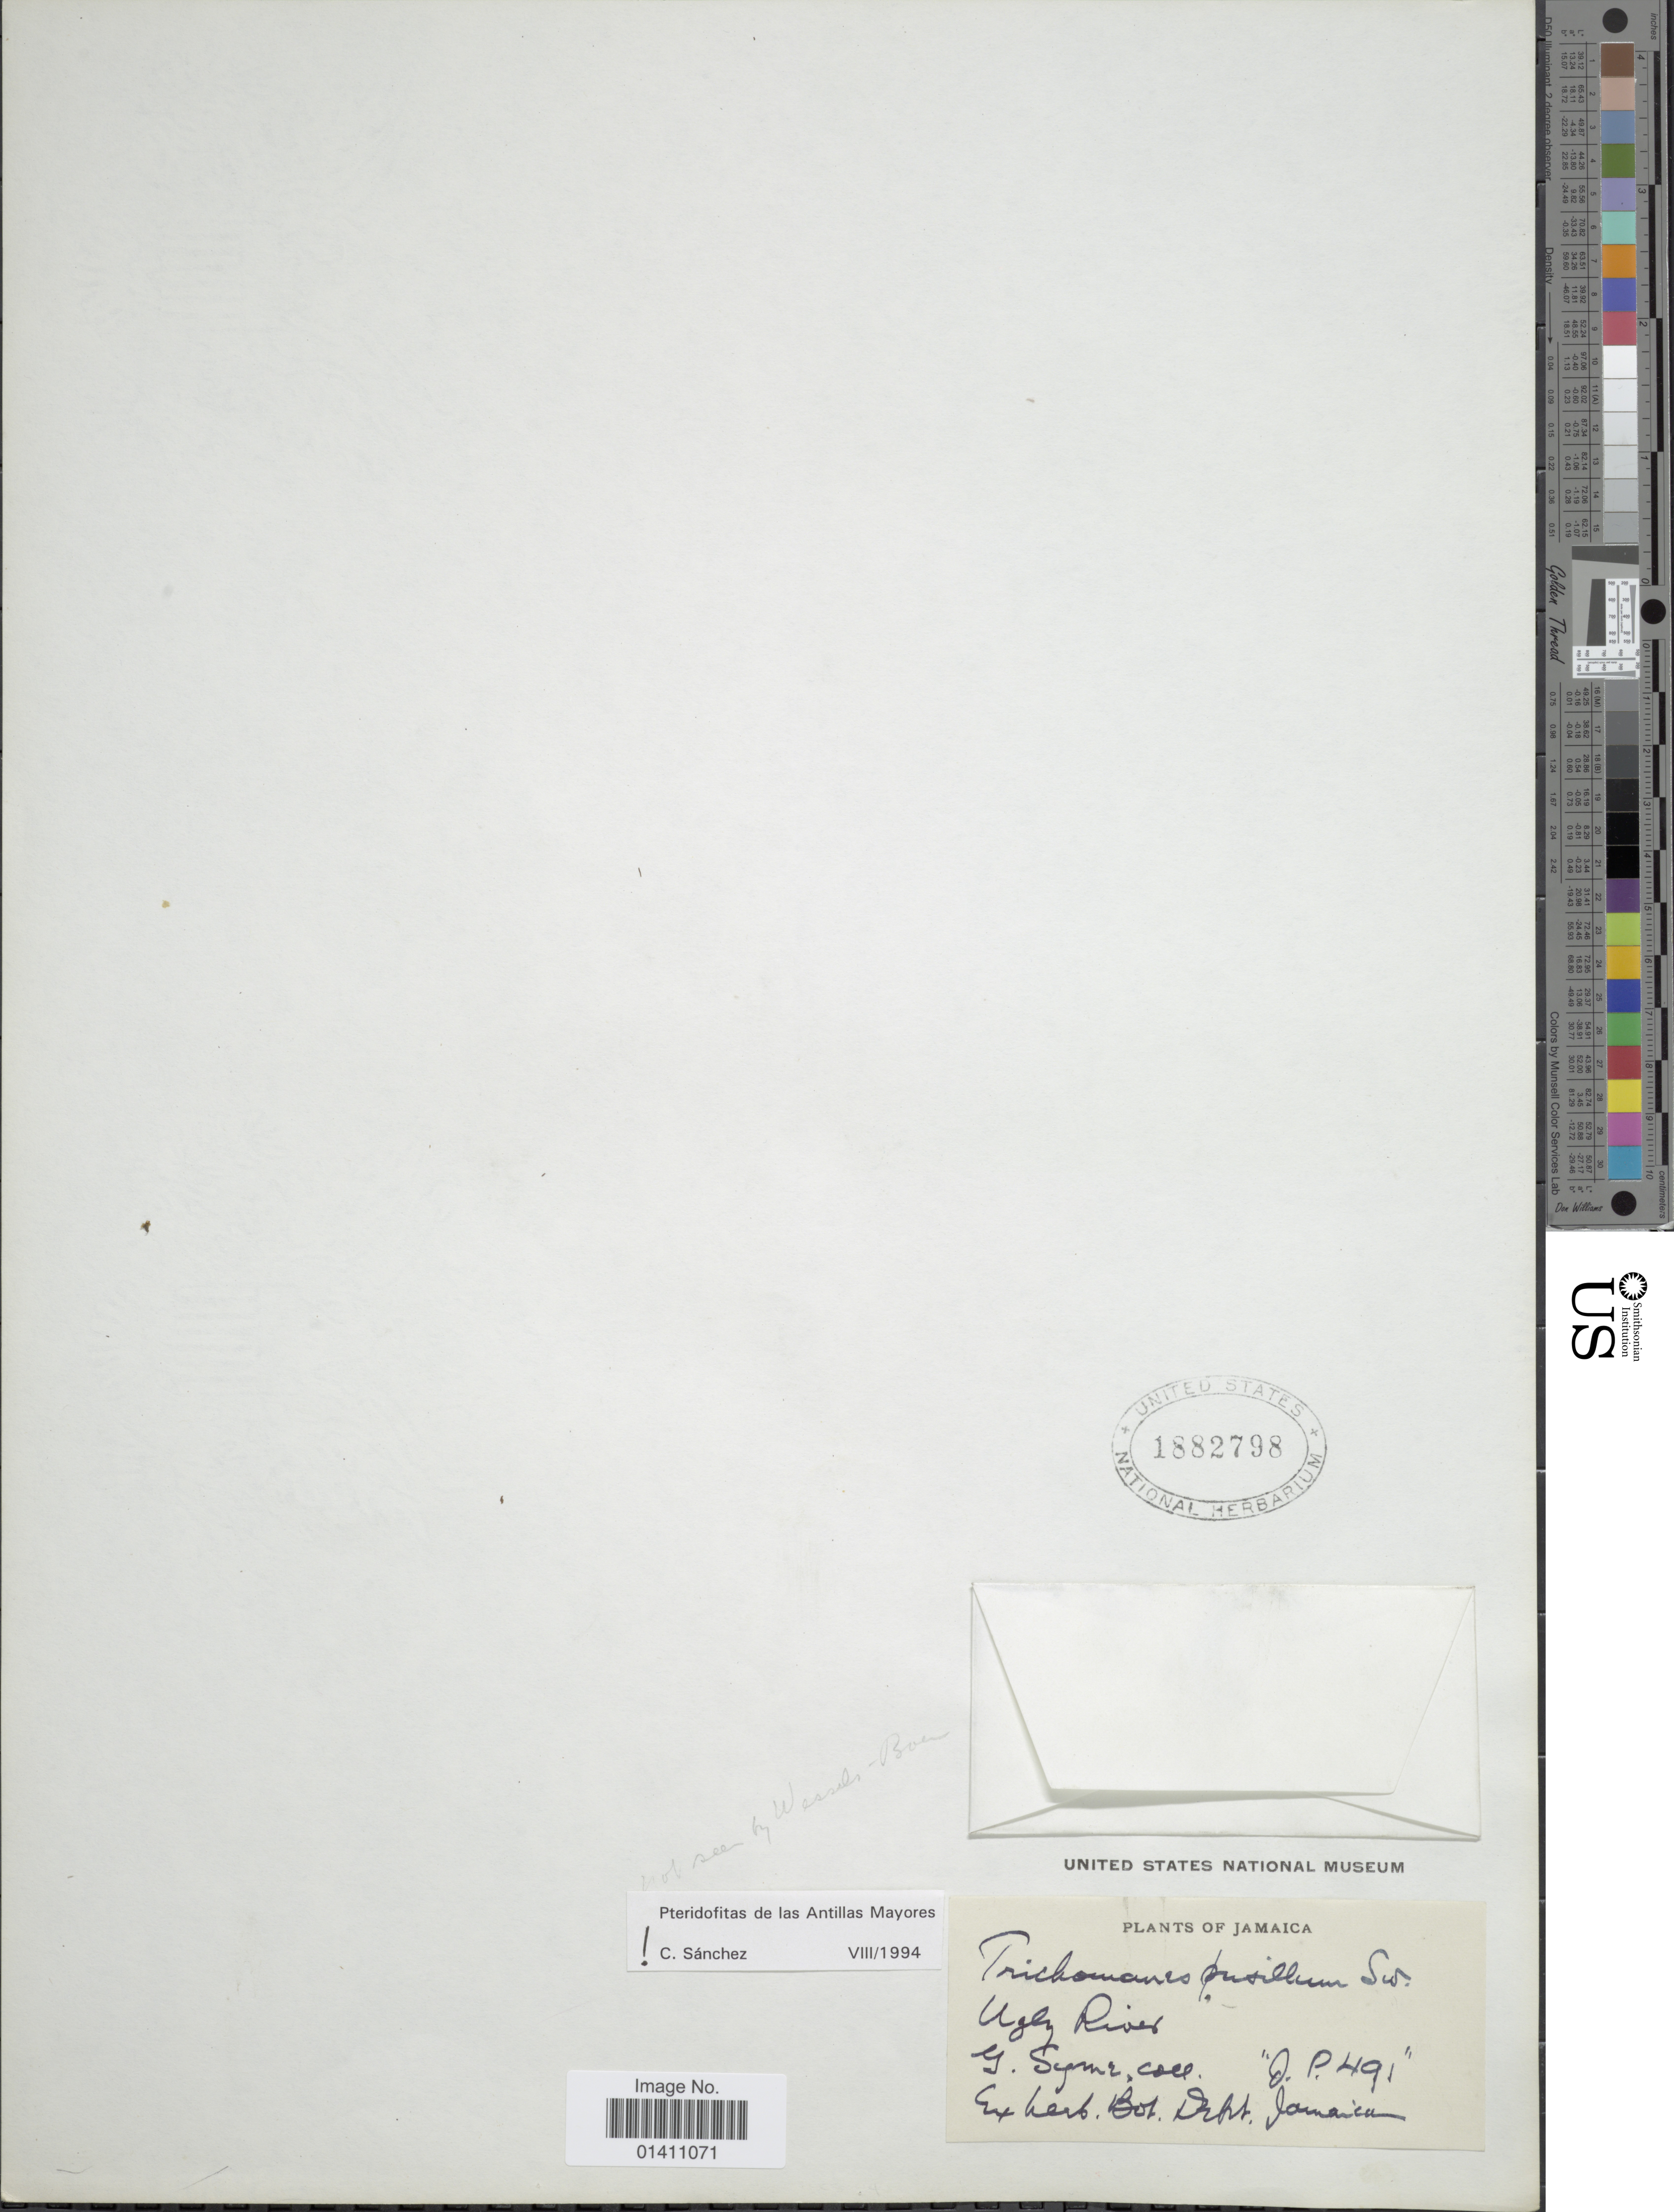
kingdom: Plantae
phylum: Tracheophyta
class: Polypodiopsida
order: Hymenophyllales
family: Hymenophyllaceae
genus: Didymoglossum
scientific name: Didymoglossum pusillum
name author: (Sw.) Desv.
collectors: G. Syme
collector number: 491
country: Jamaica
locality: Ugly River.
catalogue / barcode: US 1882798